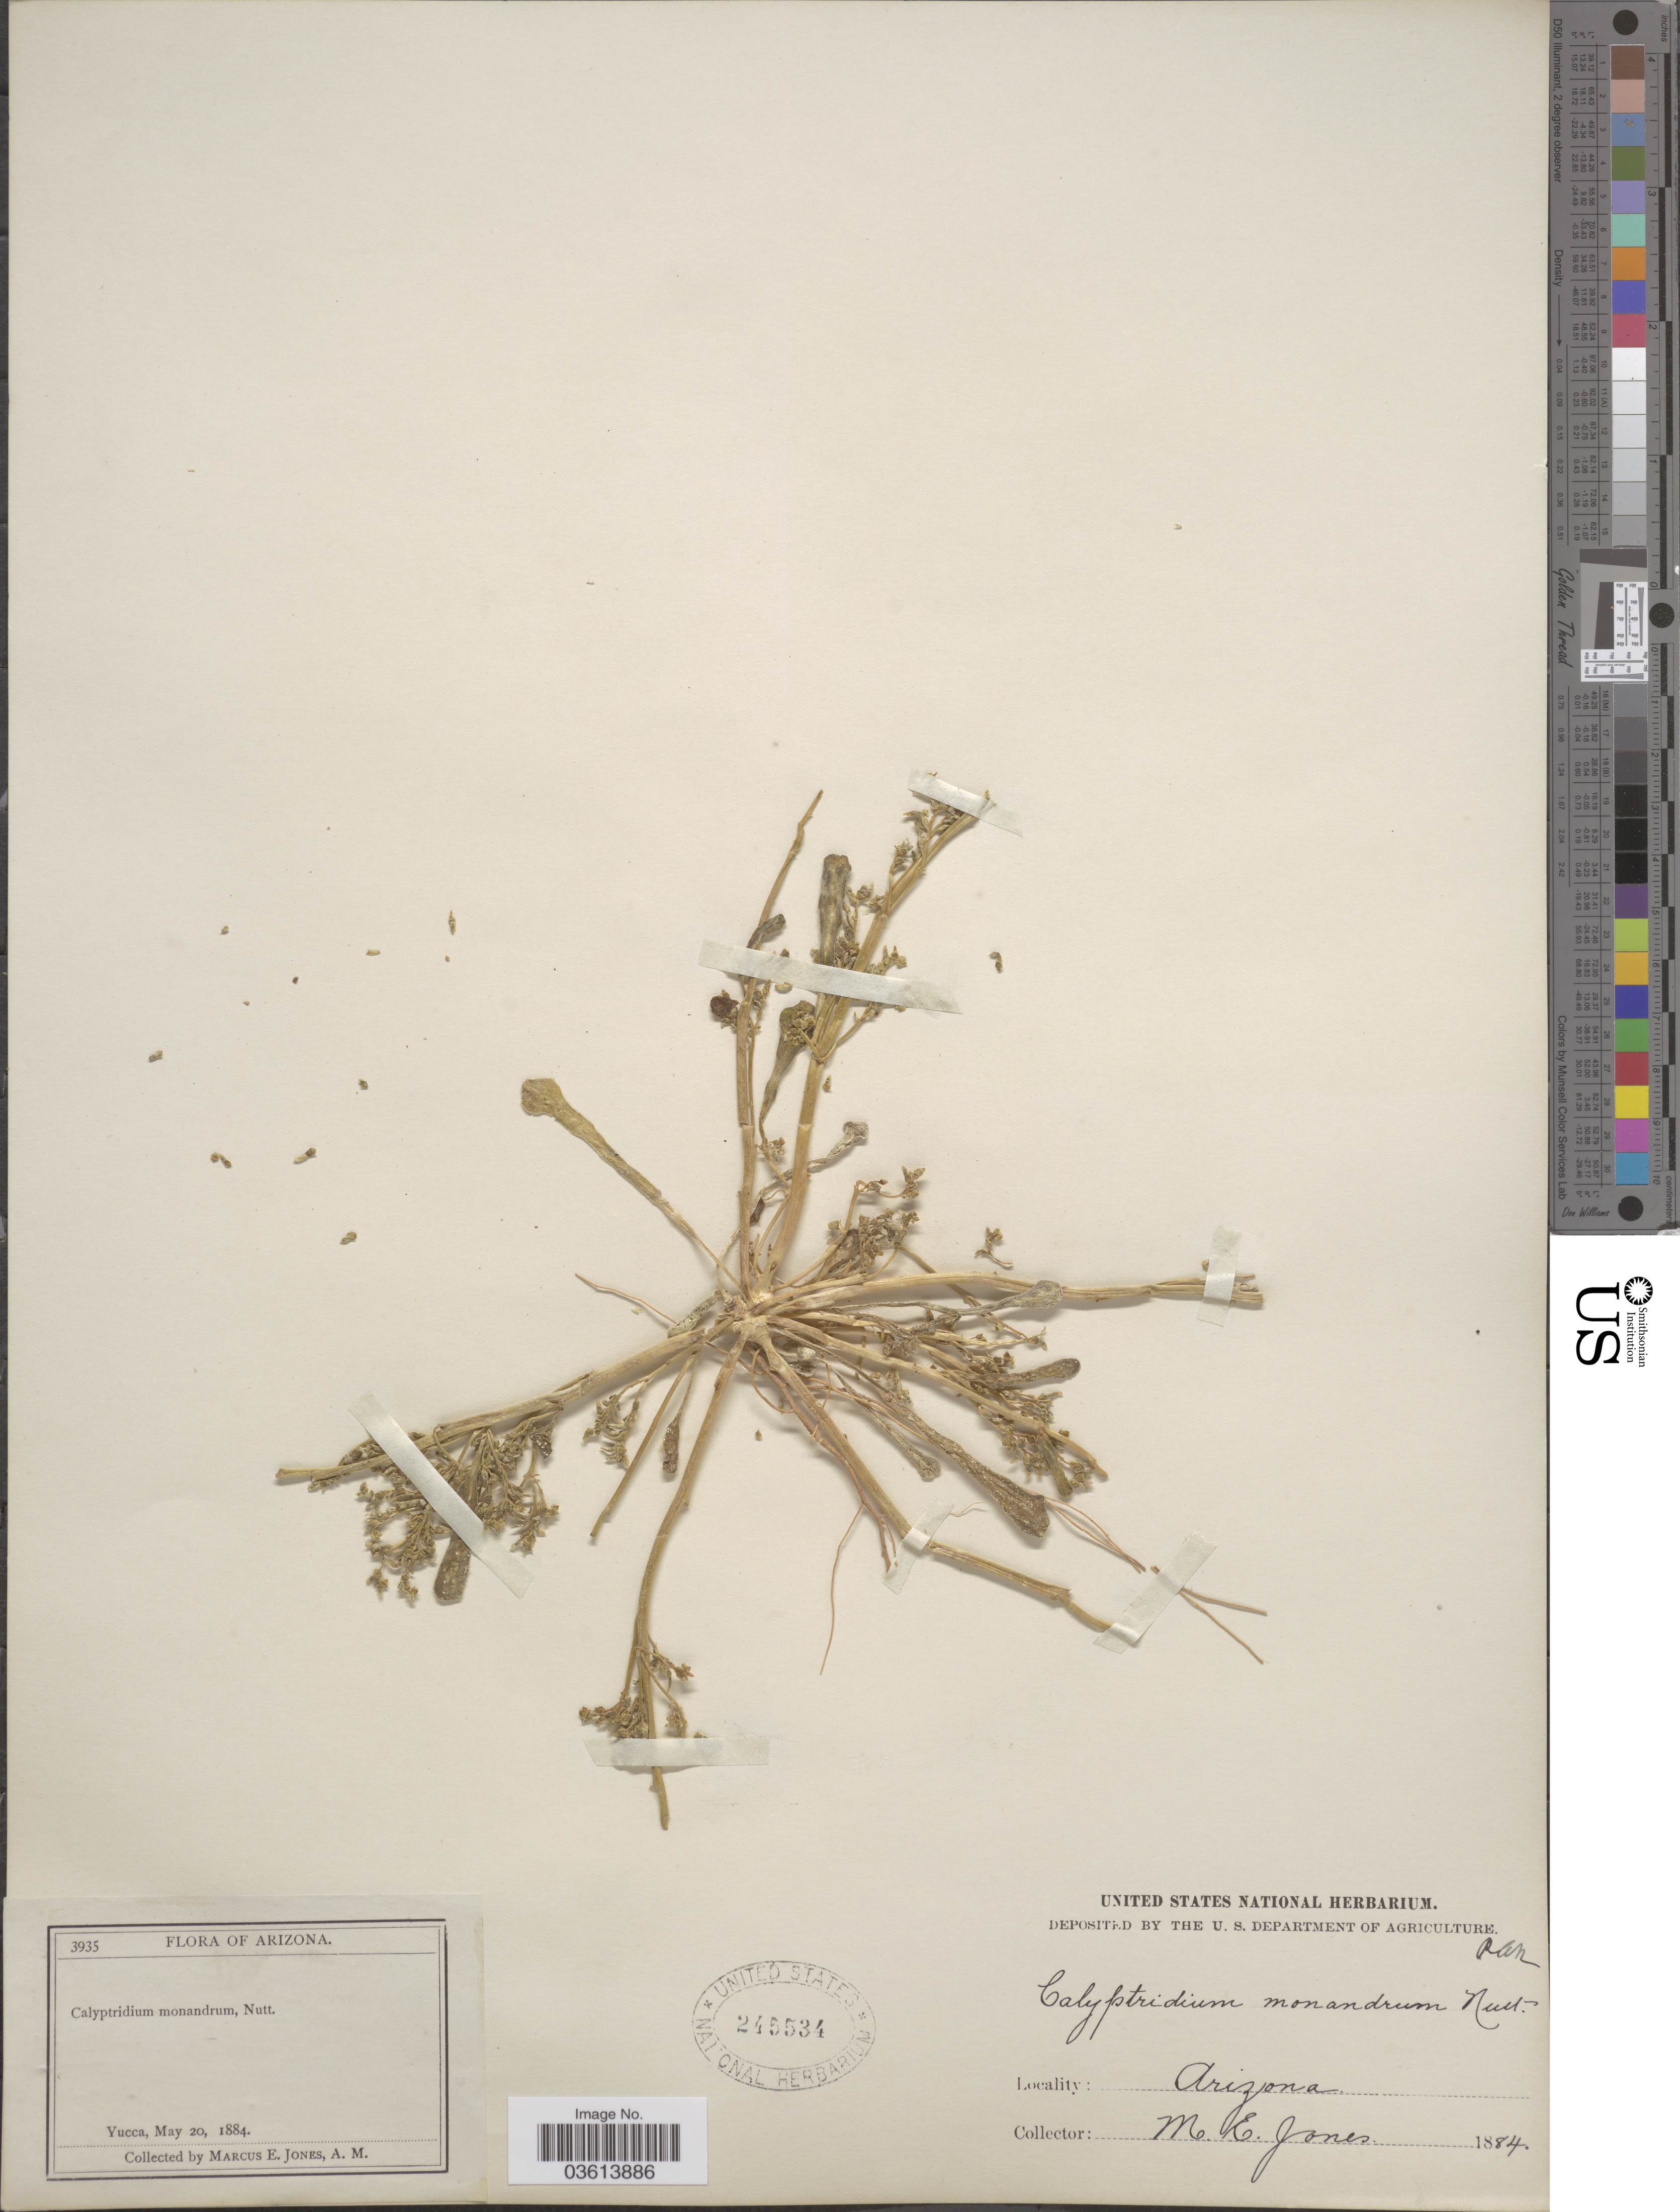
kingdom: Plantae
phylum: Tracheophyta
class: Magnoliopsida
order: Caryophyllales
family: Montiaceae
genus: Calyptridium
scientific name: Calyptridium monandrum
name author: (Nutt.) Nutt.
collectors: M. E. Jones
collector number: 3935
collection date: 1884-05-20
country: United States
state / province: Arizona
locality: Yucca.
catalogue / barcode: US 245534